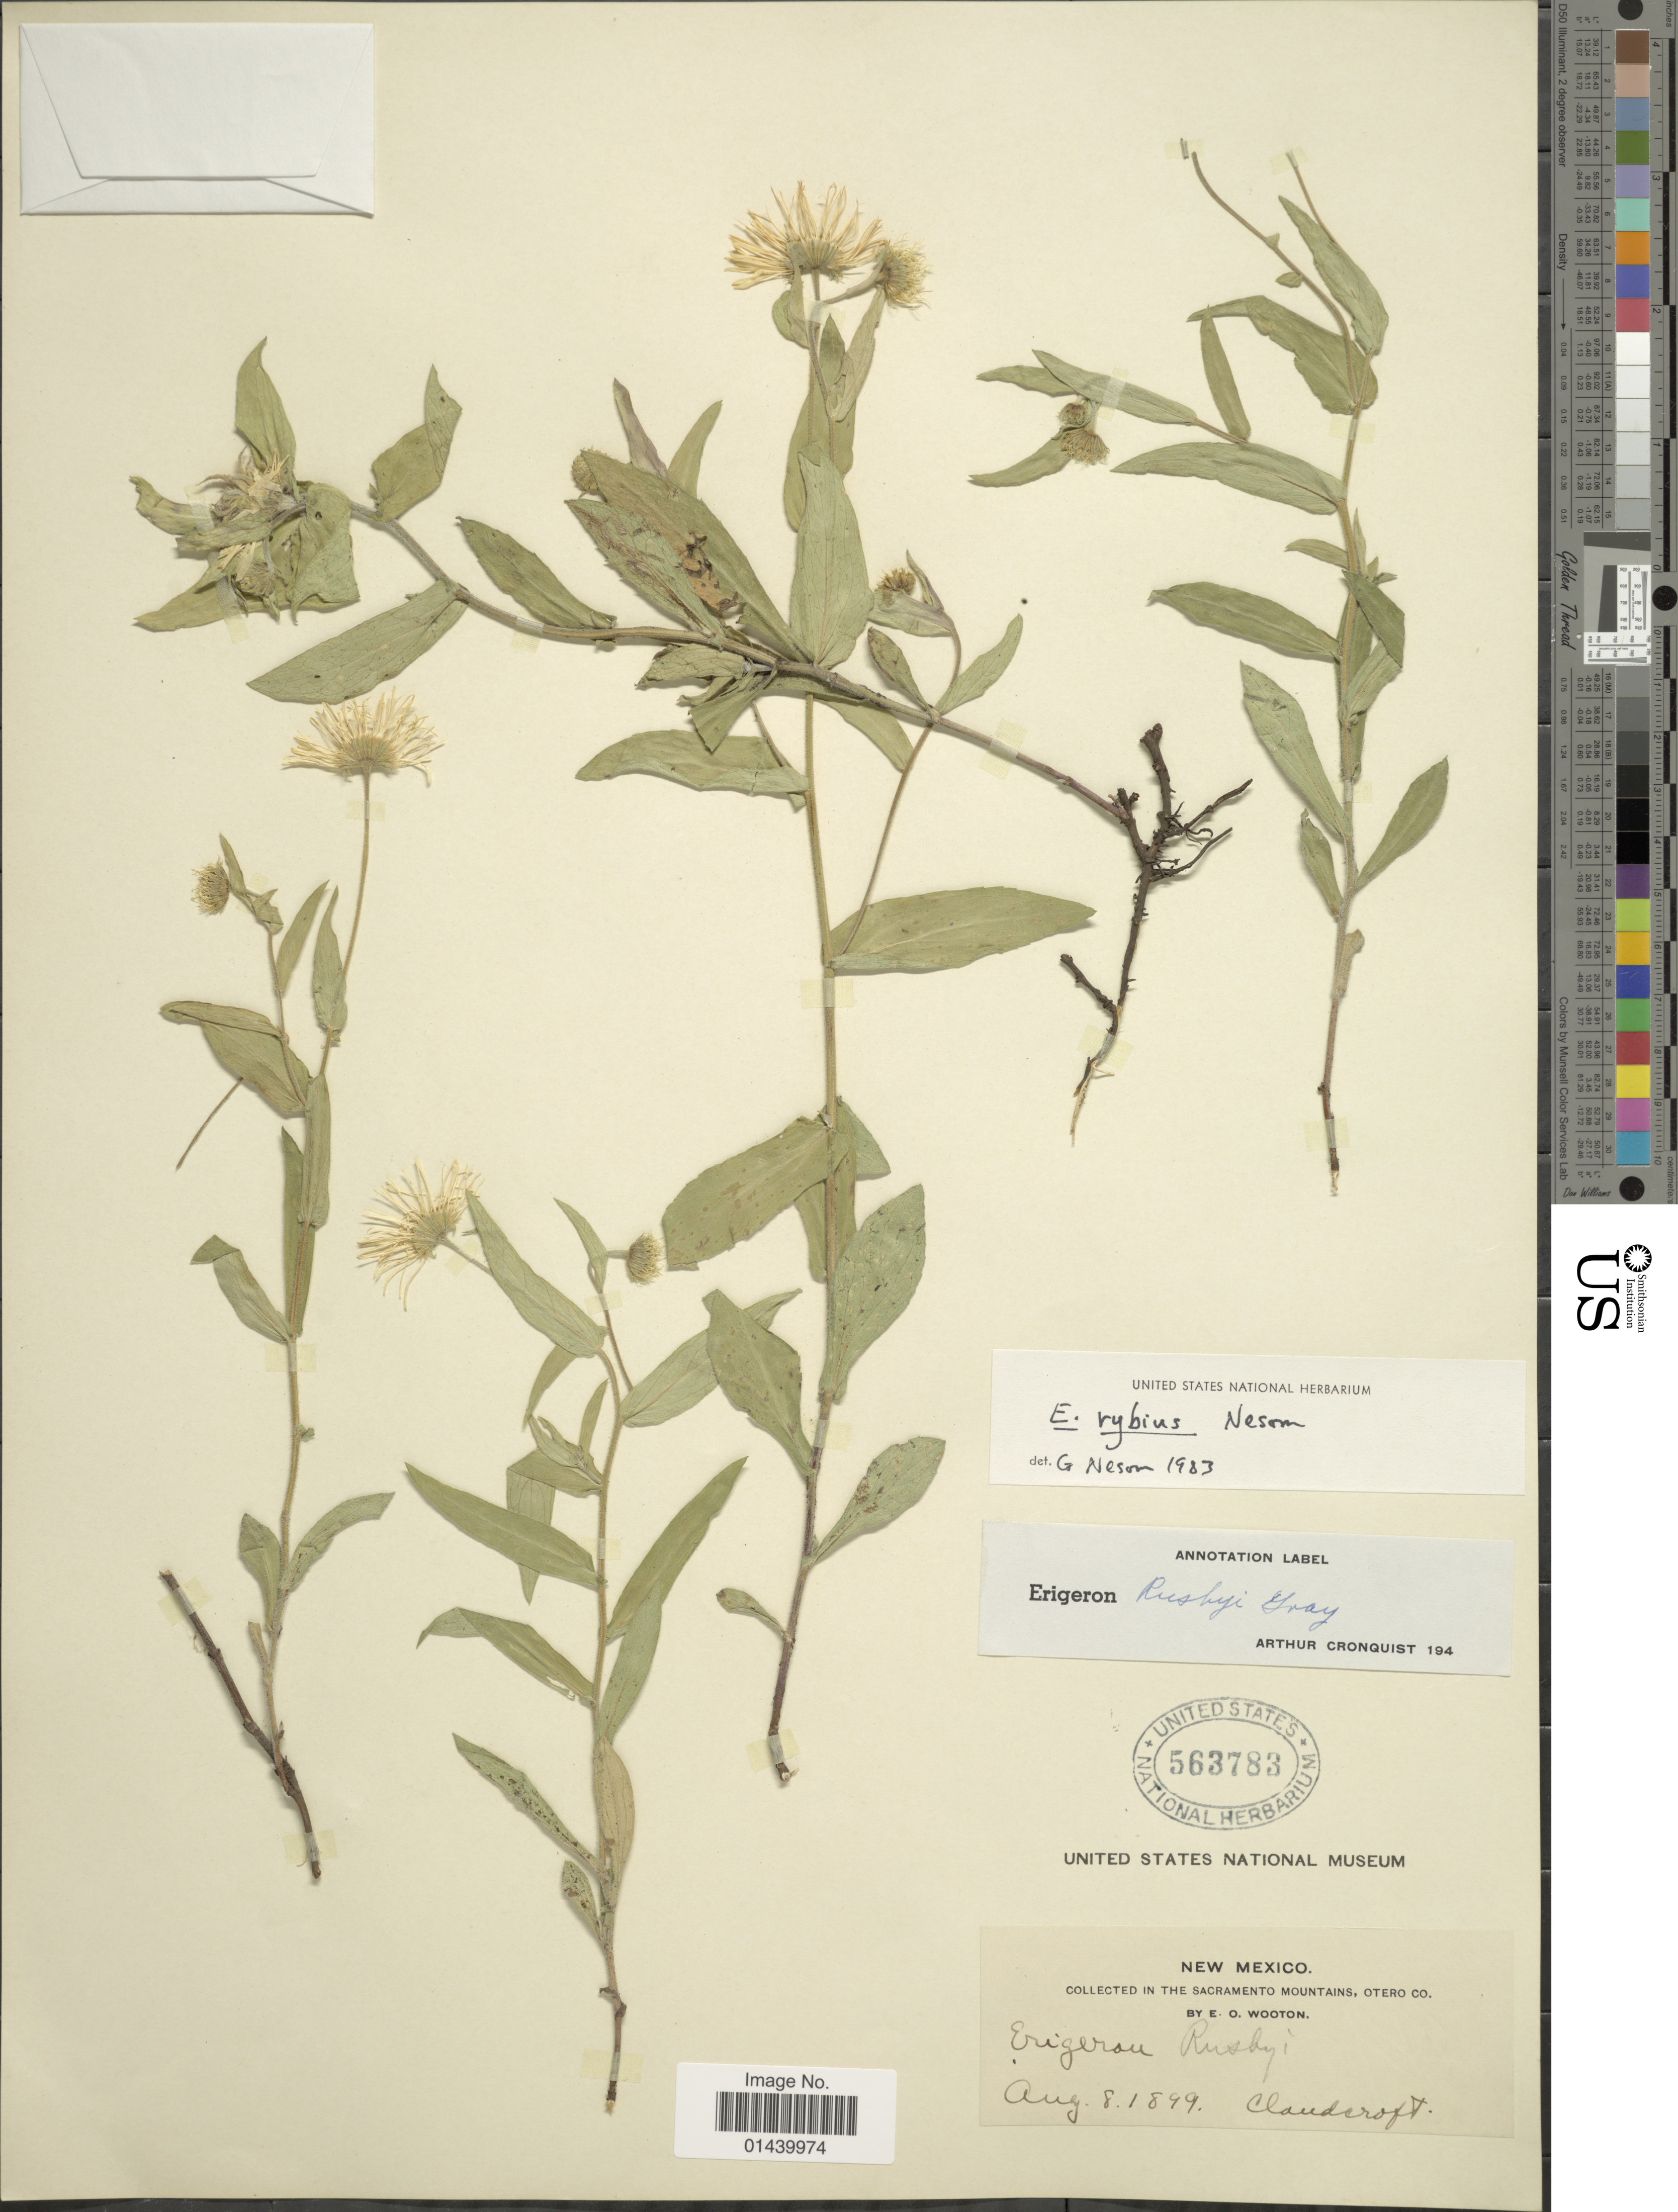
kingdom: Plantae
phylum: Tracheophyta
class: Magnoliopsida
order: Asterales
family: Asteraceae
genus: Erigeron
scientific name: Erigeron rybius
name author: G.L. Nesom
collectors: E. O. Wooton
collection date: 1899-08-08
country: United States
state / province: New Mexico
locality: The Sacramento Mountains, Otero Co. Cloudcroft.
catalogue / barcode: US 563783